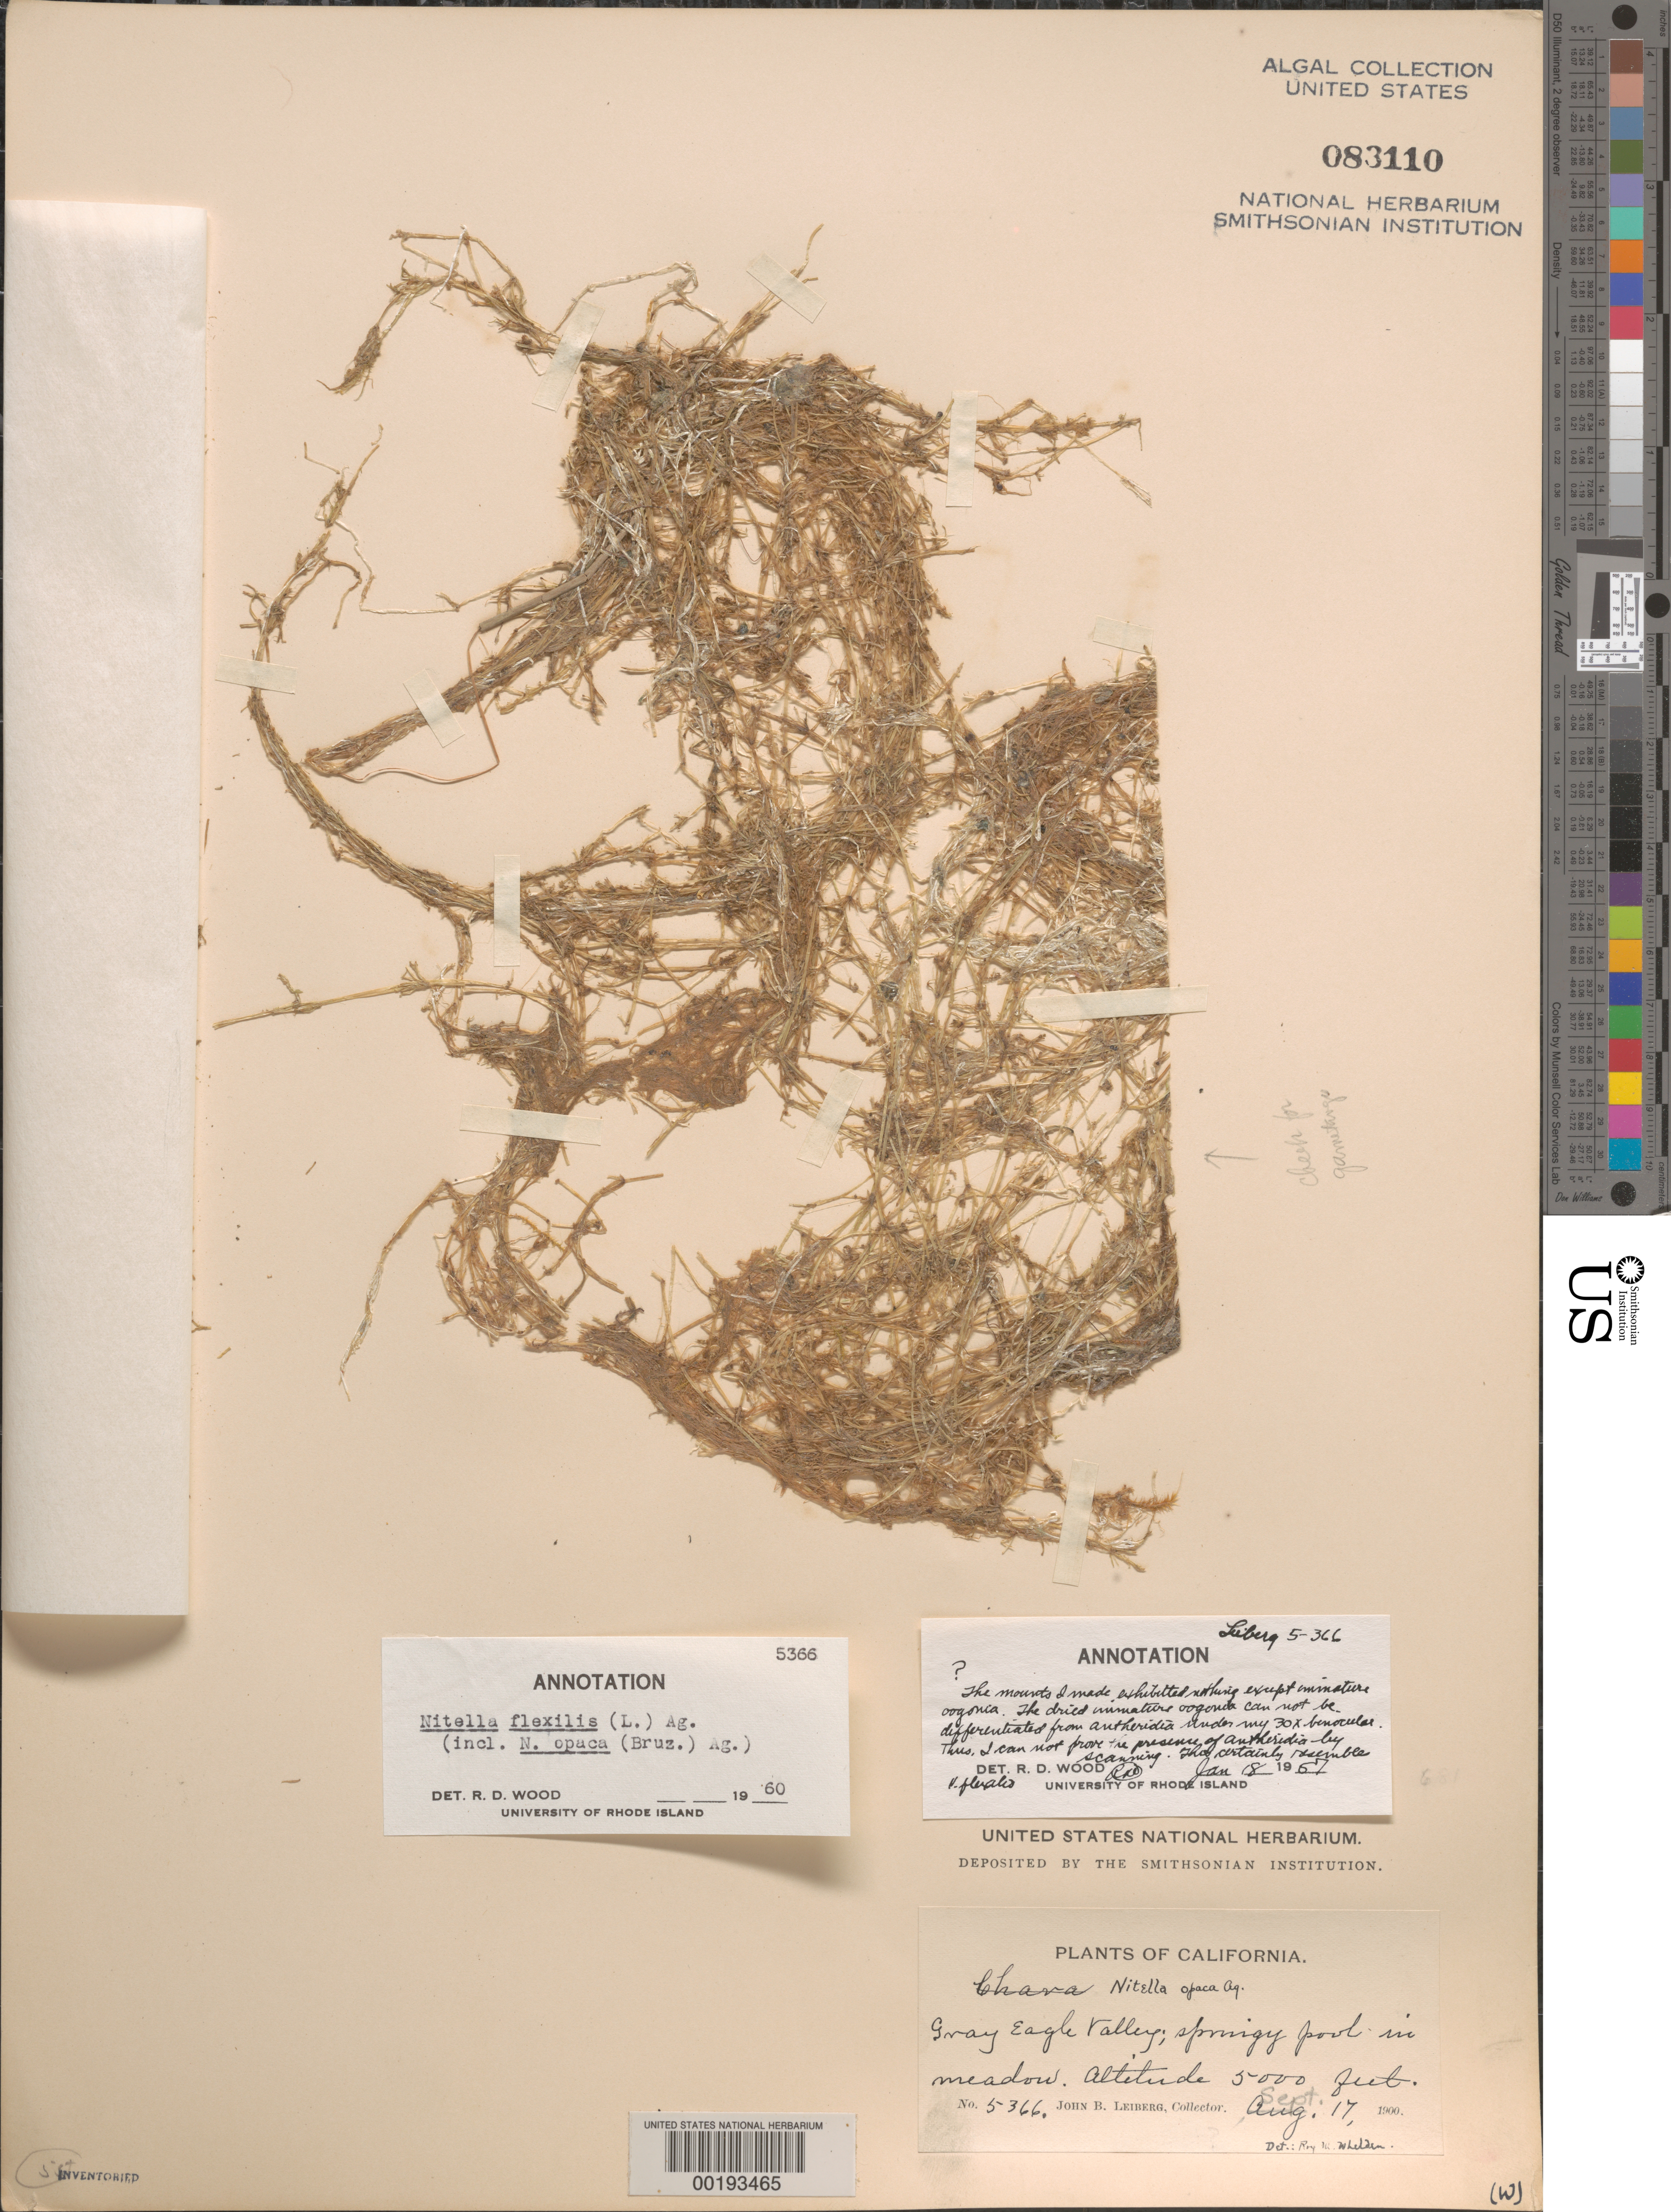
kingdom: Plantae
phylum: Charophyta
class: Charophyceae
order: Charales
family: Characeae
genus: Nitella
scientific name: Nitella flexilis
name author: (L.) C. Agardh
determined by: Wood, R. D.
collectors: J. Leiberg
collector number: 5366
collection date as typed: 17 Sep 1900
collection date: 1900-09-17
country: United States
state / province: California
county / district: Plumas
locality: Gray Eagle Valley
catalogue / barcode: US 83110